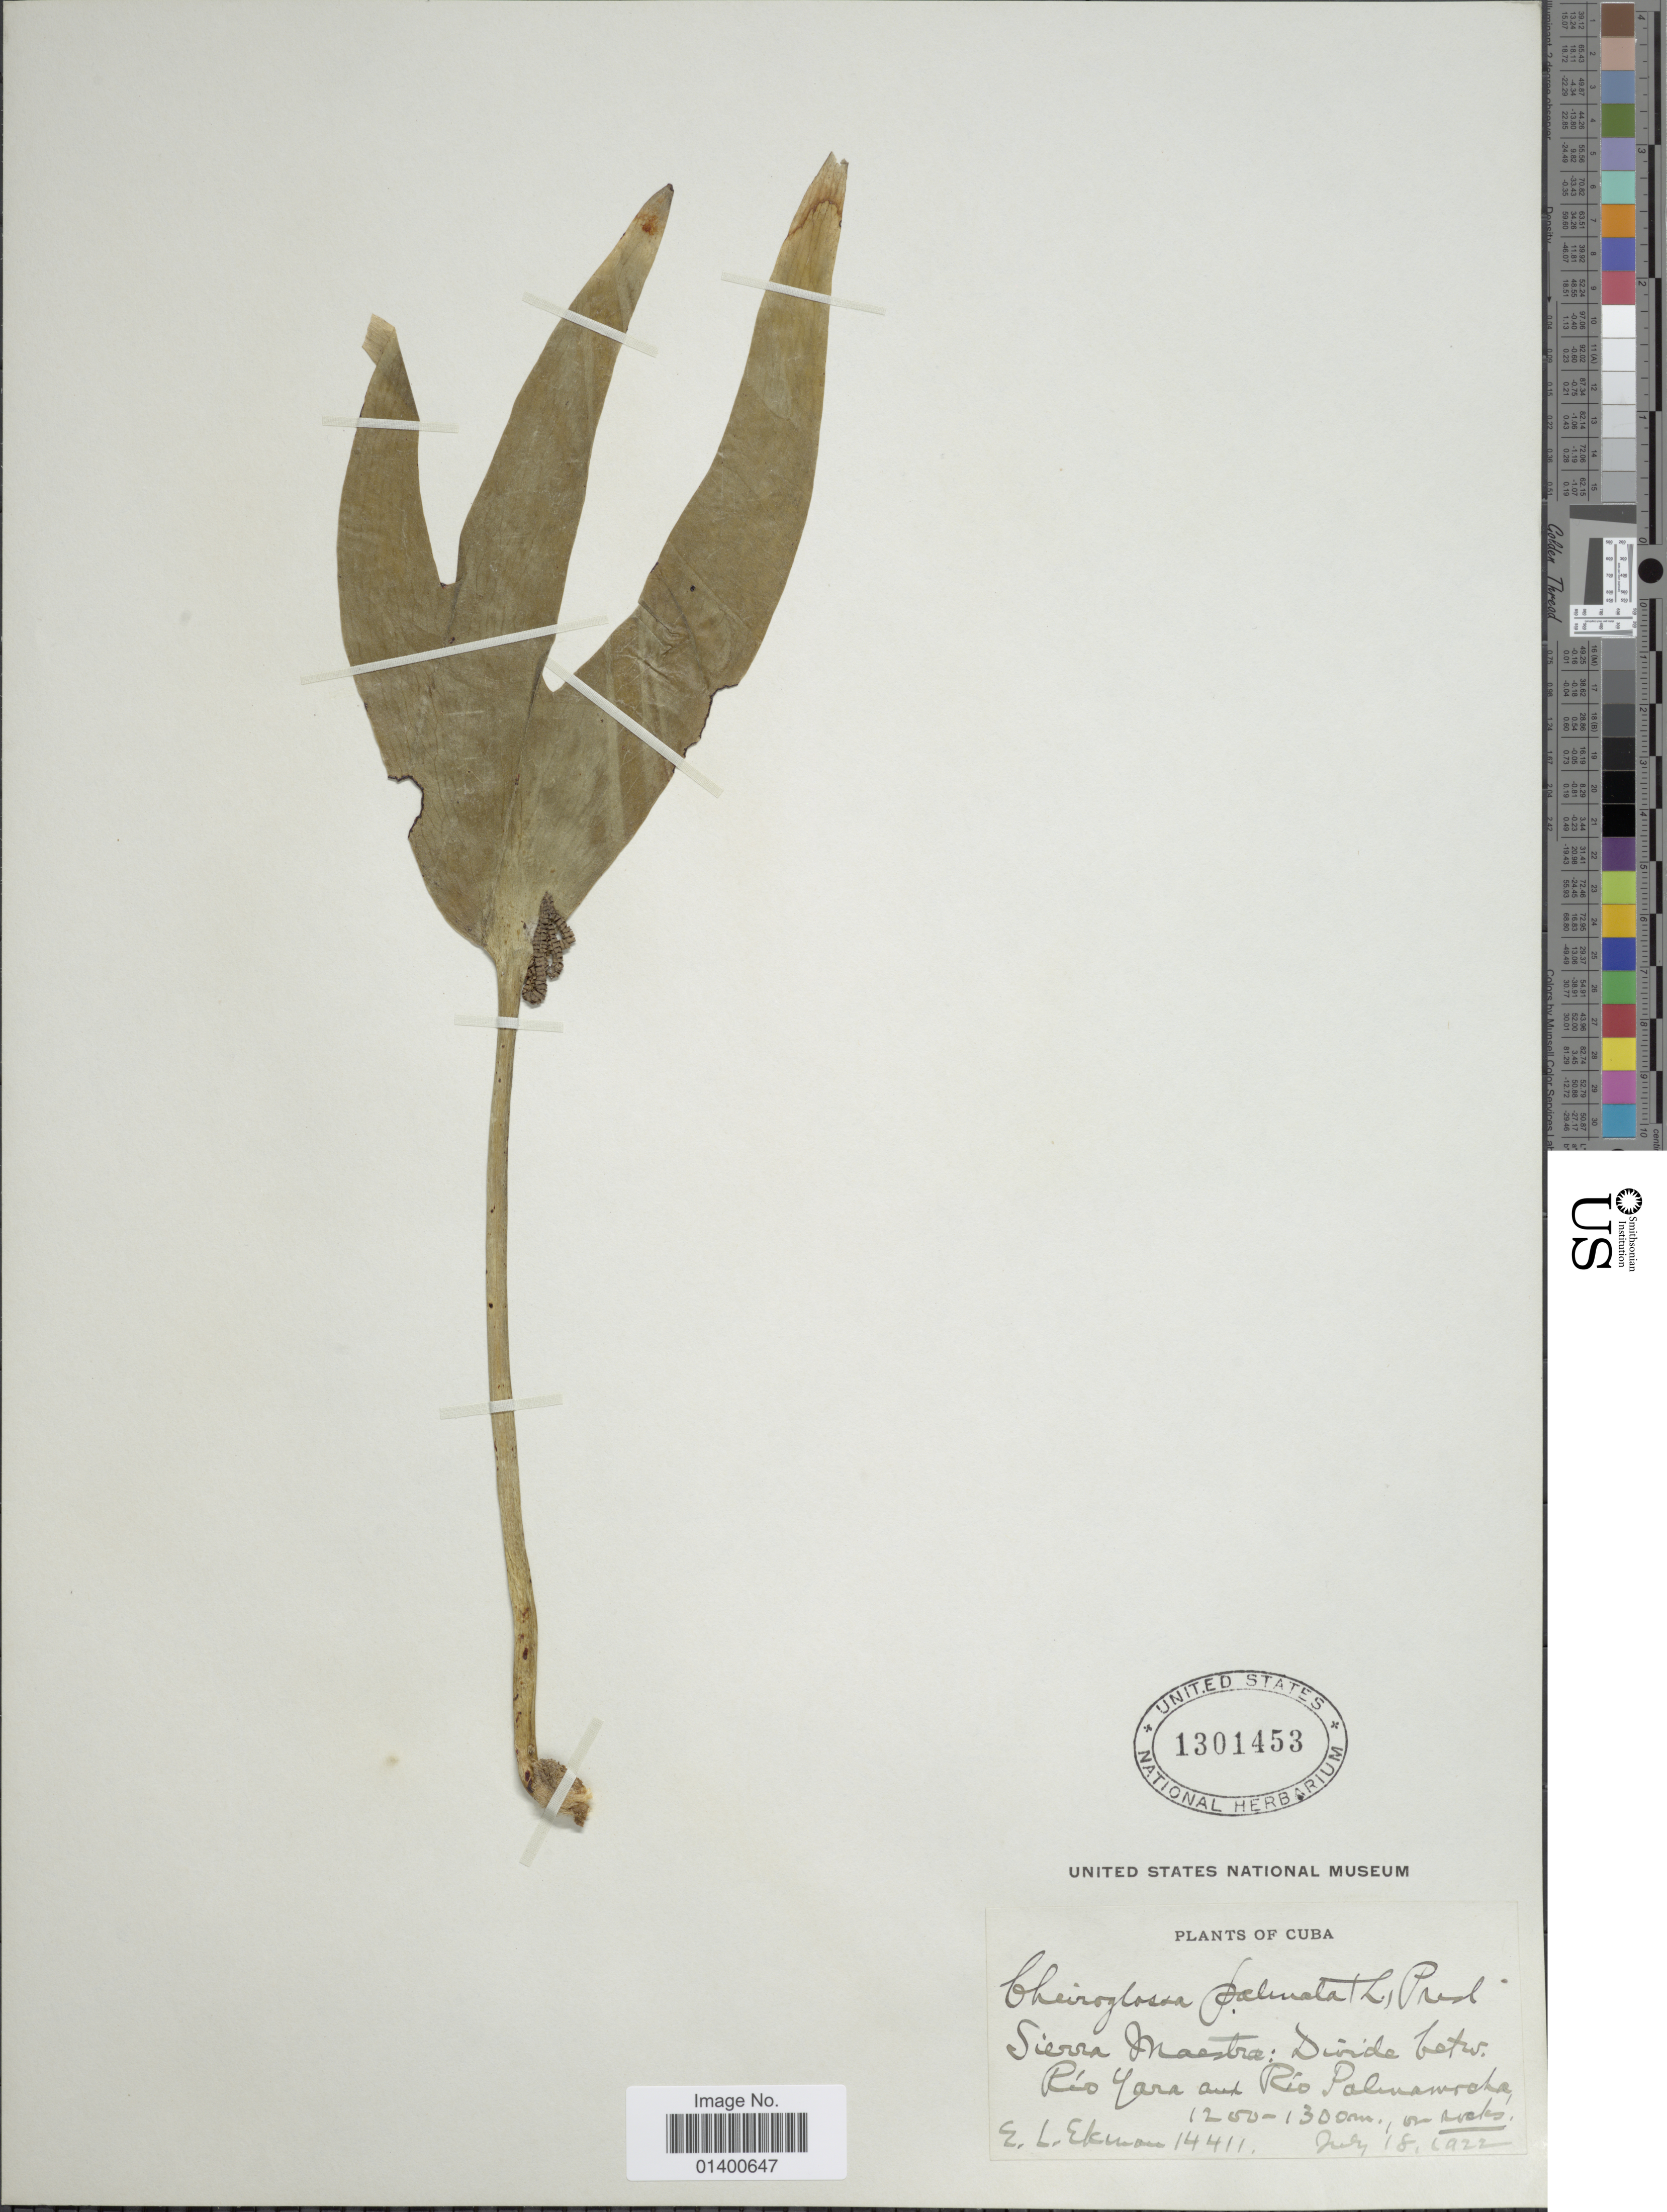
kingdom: Plantae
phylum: Tracheophyta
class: Polypodiopsida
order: Ophioglossales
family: Ophioglossaceae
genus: Cheiroglossa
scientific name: Cheiroglossa palmata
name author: (L.) C. Presl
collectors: E. L. Ekman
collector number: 14411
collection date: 1922-07-18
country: Cuba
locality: Sierra Maestra: Divide betw. Rio Yara and Rio Palmaracha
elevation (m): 1200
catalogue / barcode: US 1301453